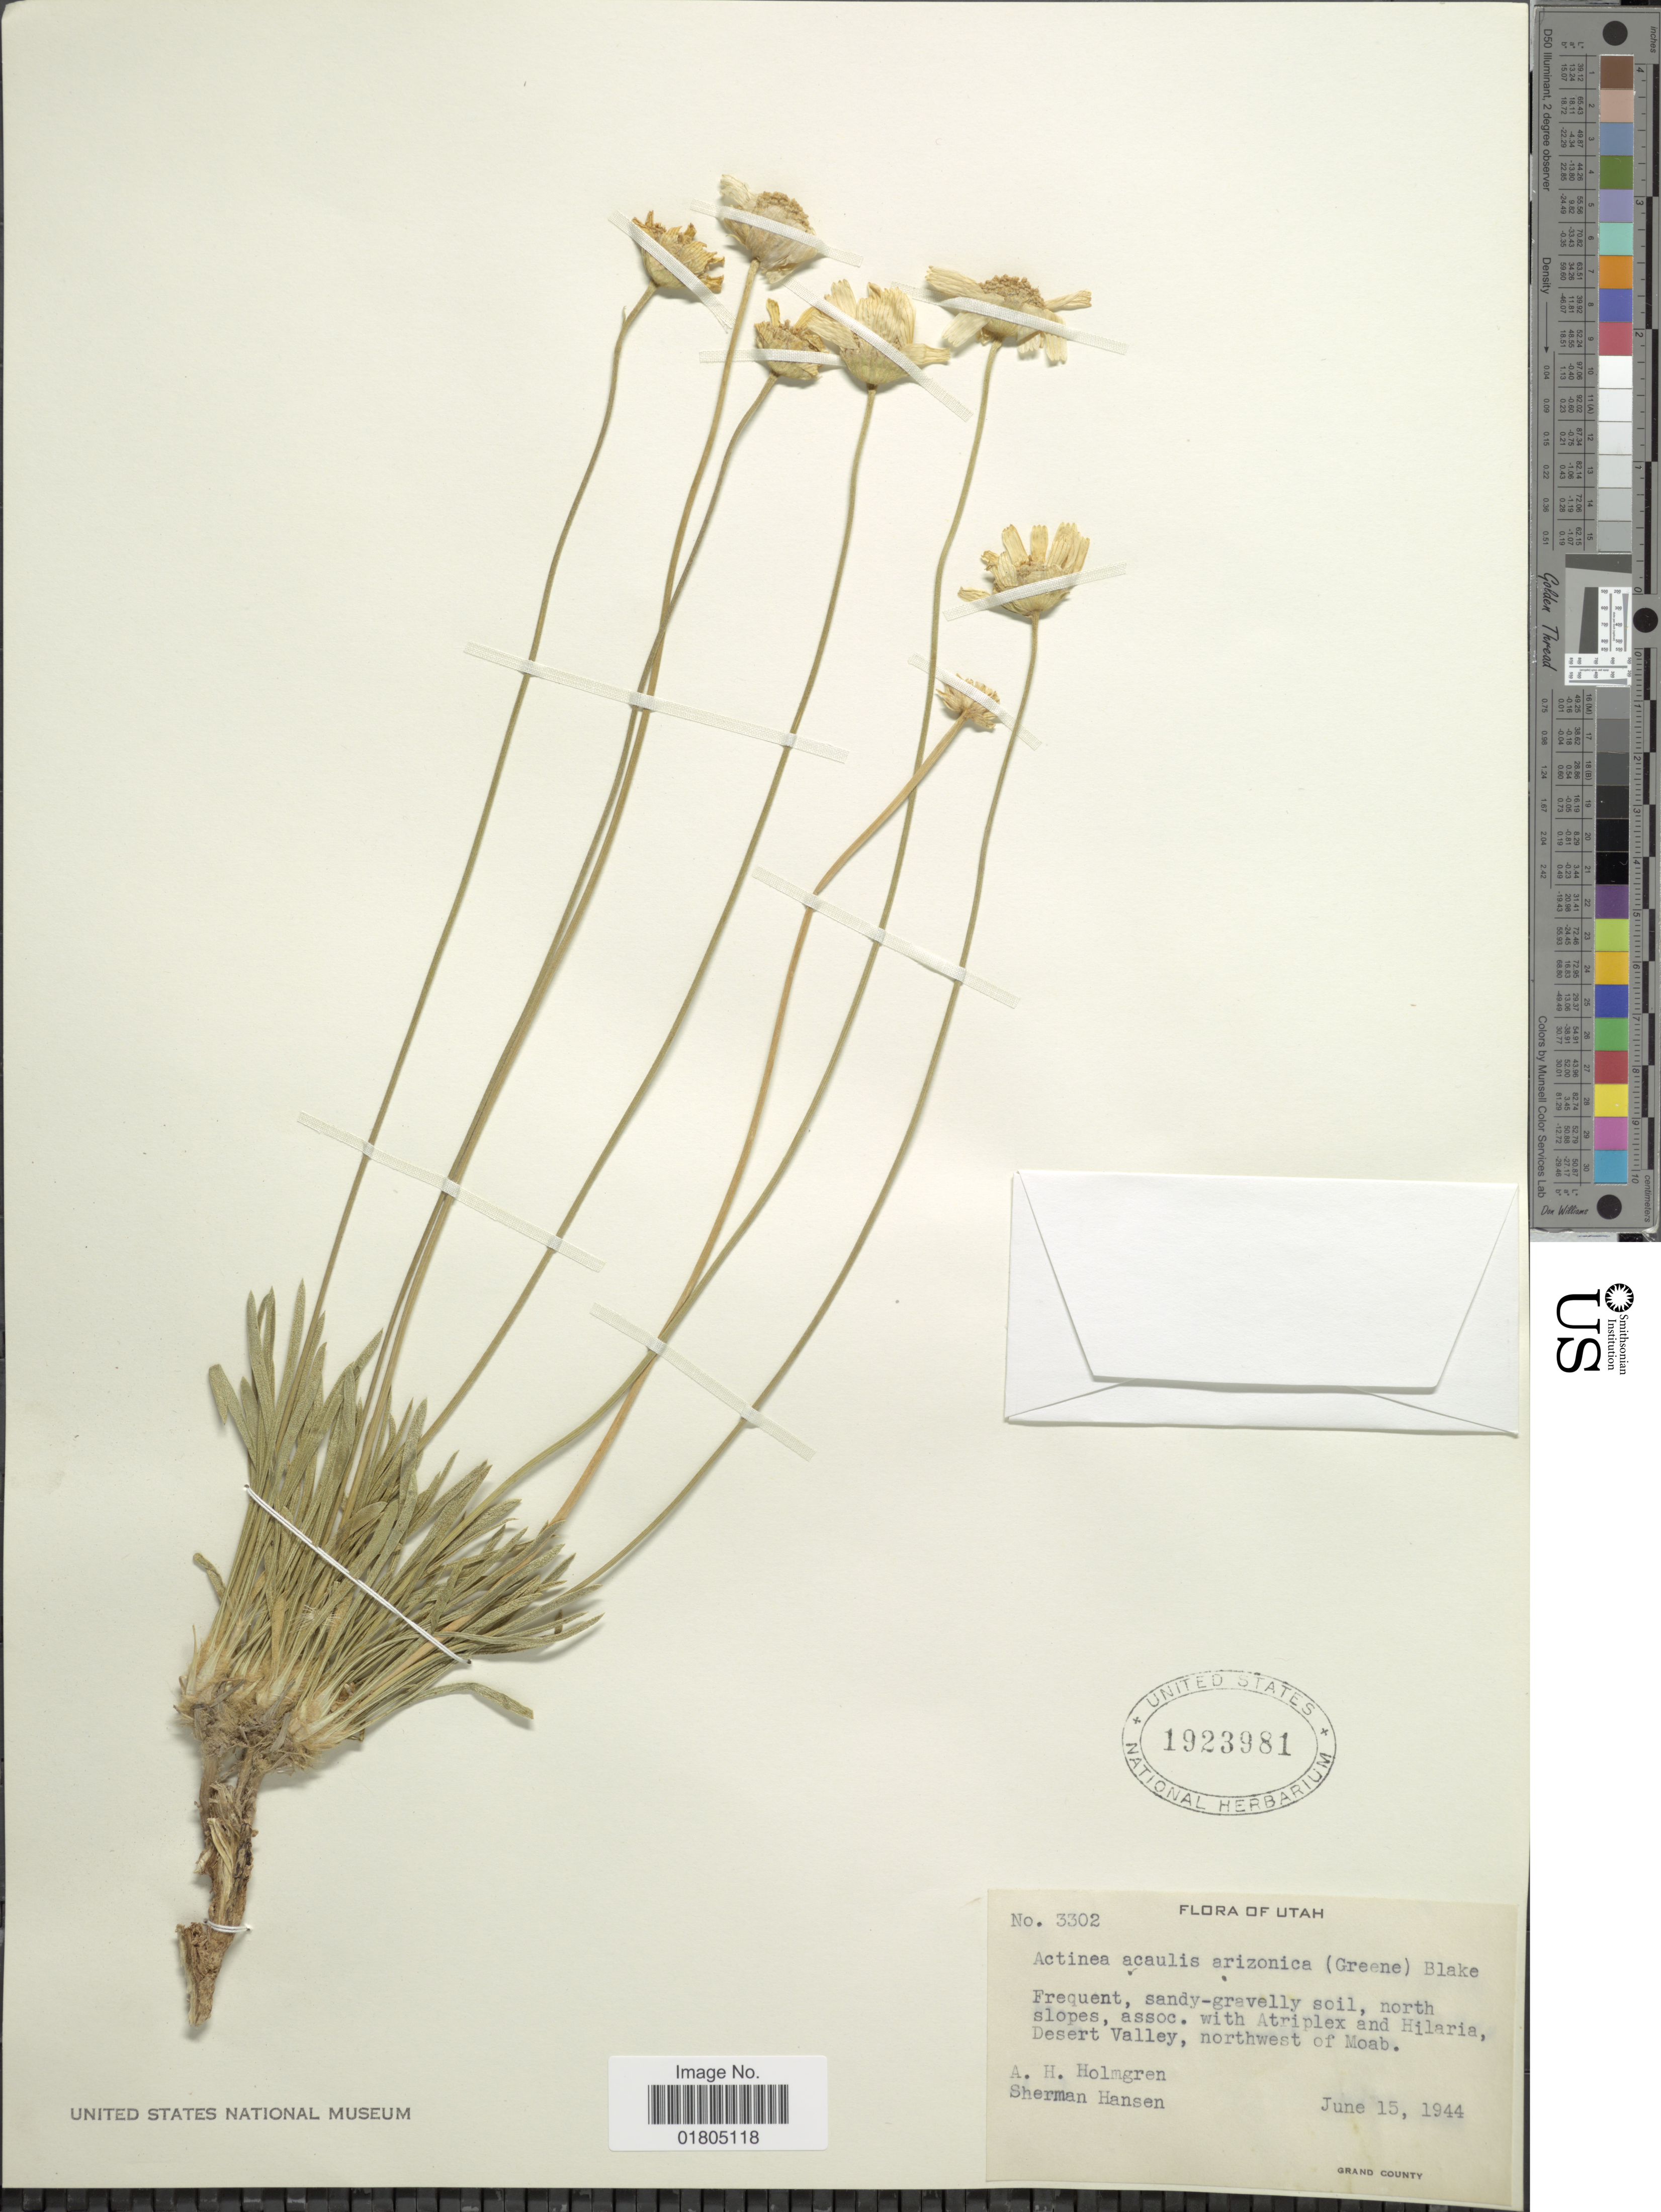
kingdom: Plantae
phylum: Tracheophyta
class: Magnoliopsida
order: Asterales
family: Asteraceae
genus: Actinea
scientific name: Actinea acaulis var. arizonica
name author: (Greene) S.F. Blake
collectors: A. H. Holmgren & S. Hansen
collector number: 3302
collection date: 1944-06-15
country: United States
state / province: Utah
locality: Desert Valley, northwest of Moab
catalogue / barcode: US 1923981